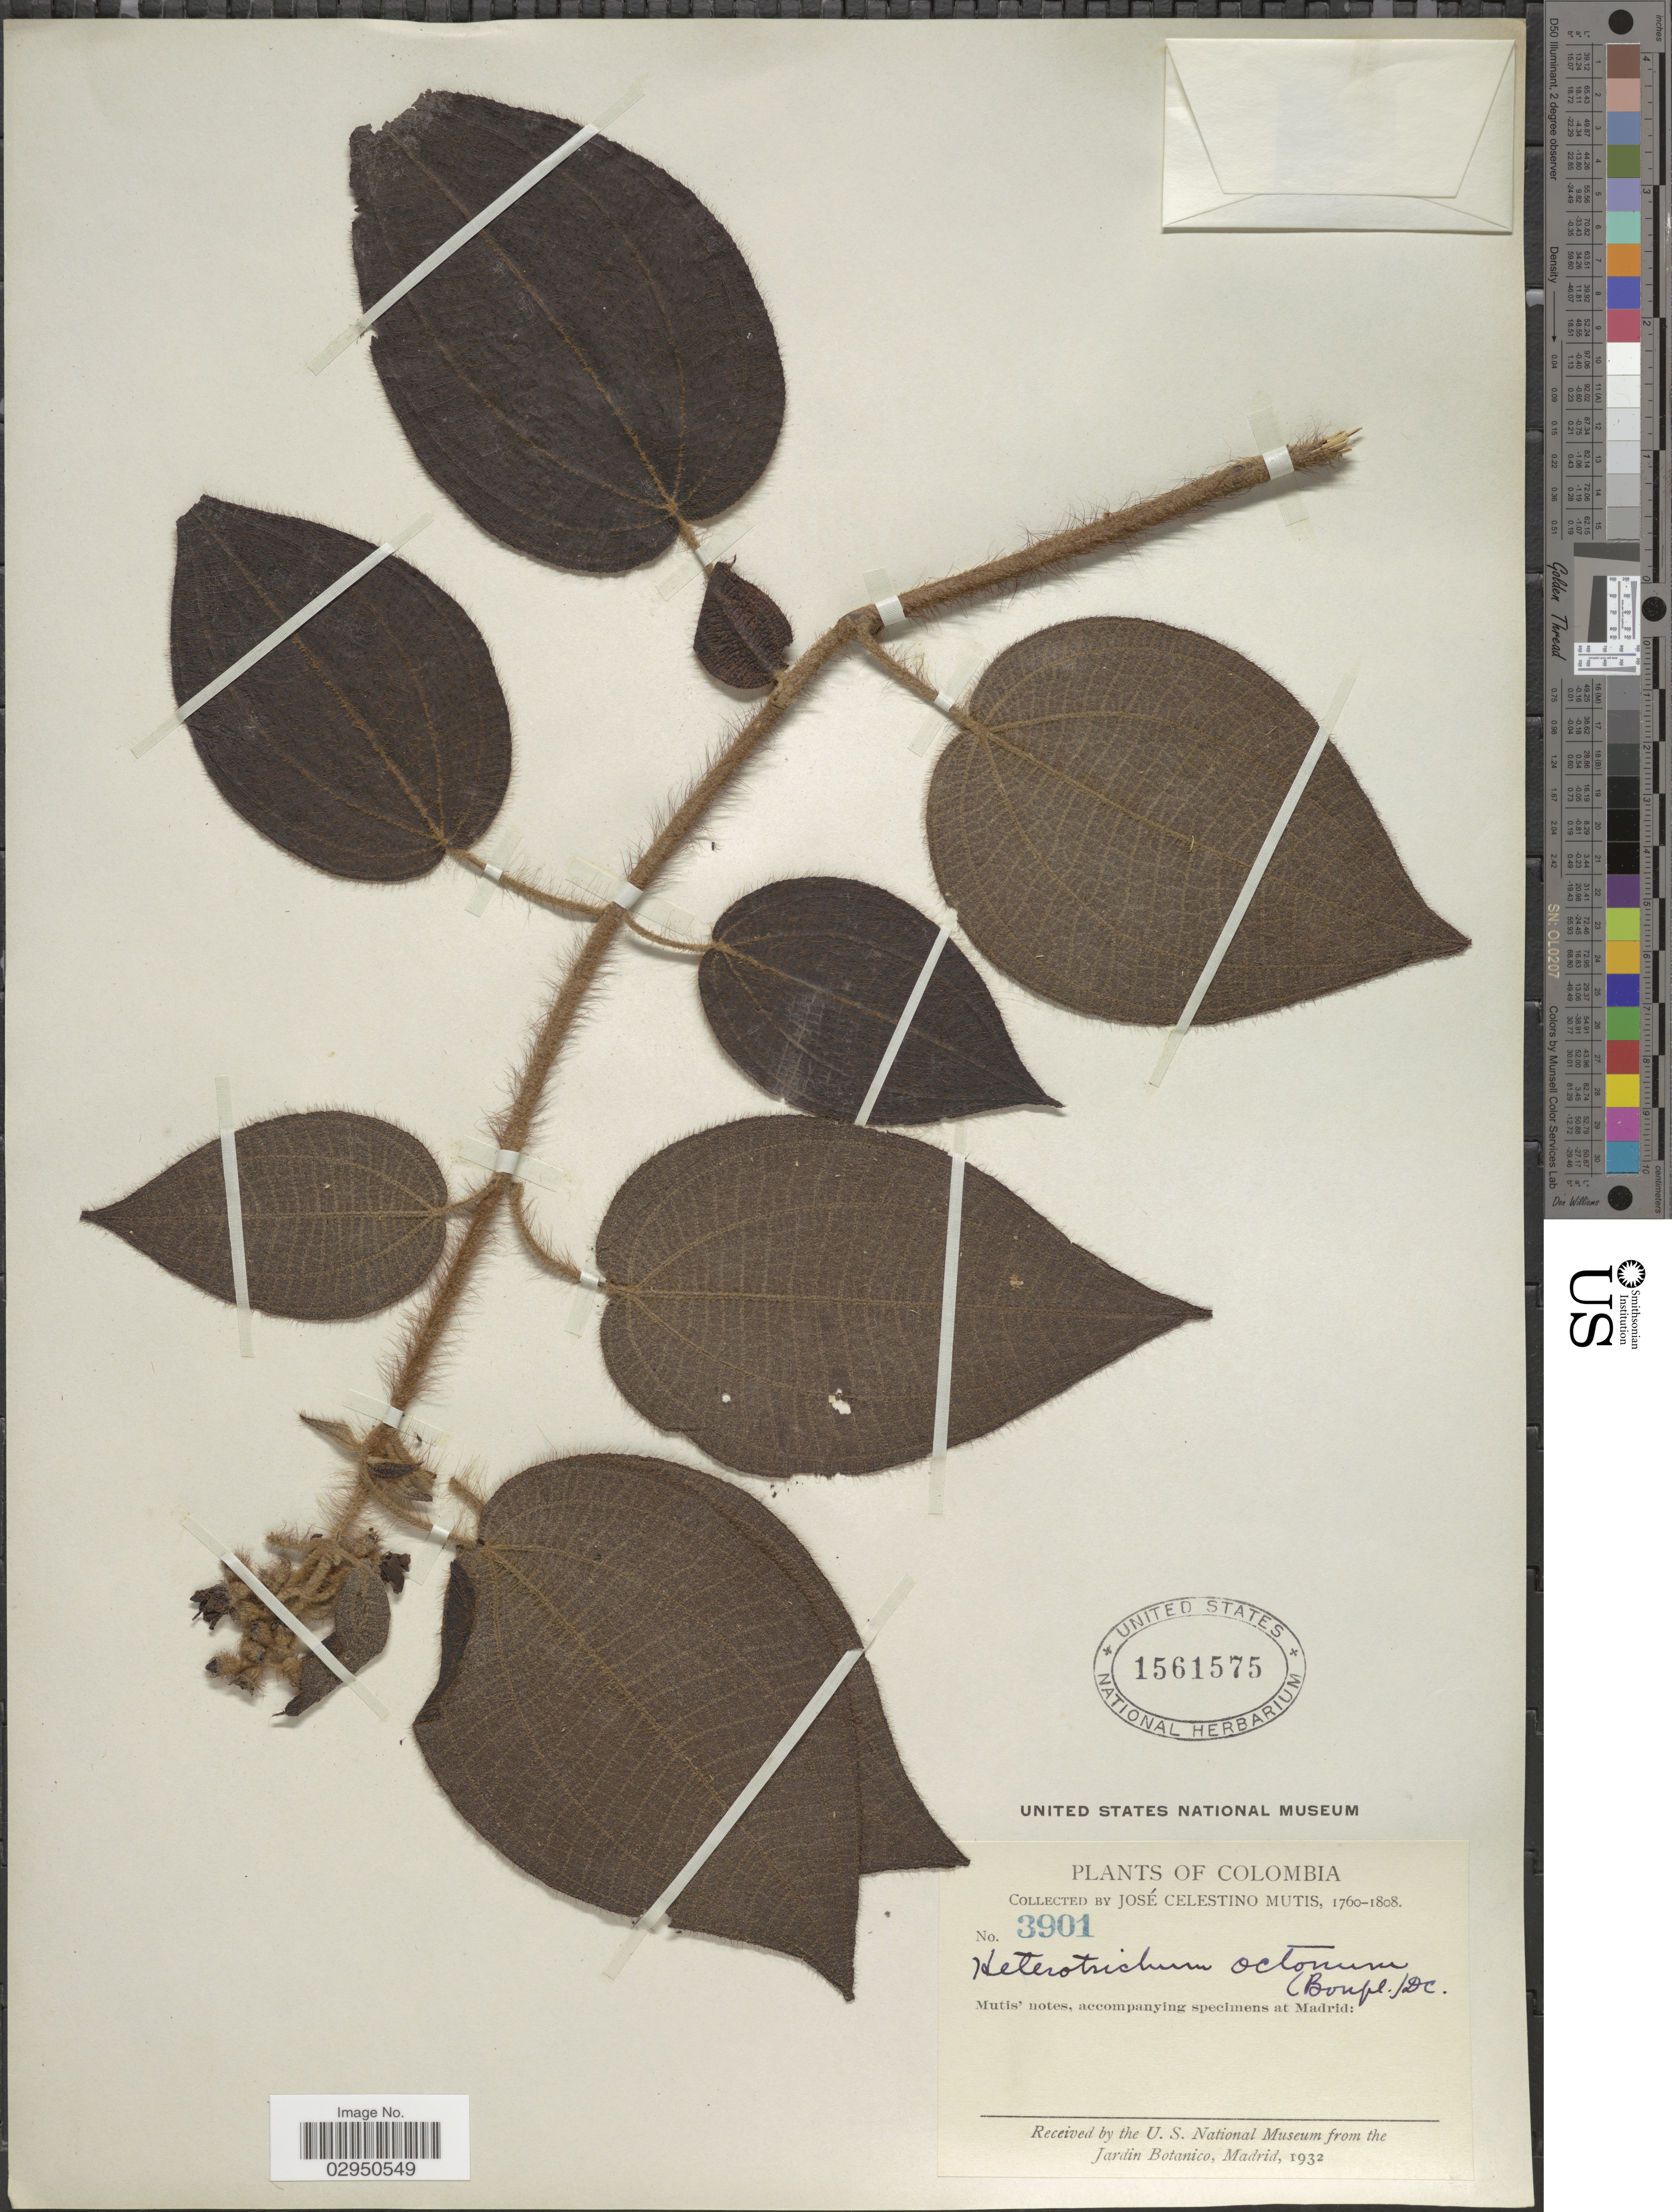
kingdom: Plantae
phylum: Tracheophyta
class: Magnoliopsida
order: Myrtales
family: Melastomataceae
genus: Clidemia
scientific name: Clidemia octona subsp. octona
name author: (Bonpl.) L.O. Williams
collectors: J. C. B. Mutis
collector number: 3901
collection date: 1760/1808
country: Colombia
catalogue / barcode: US 1561575